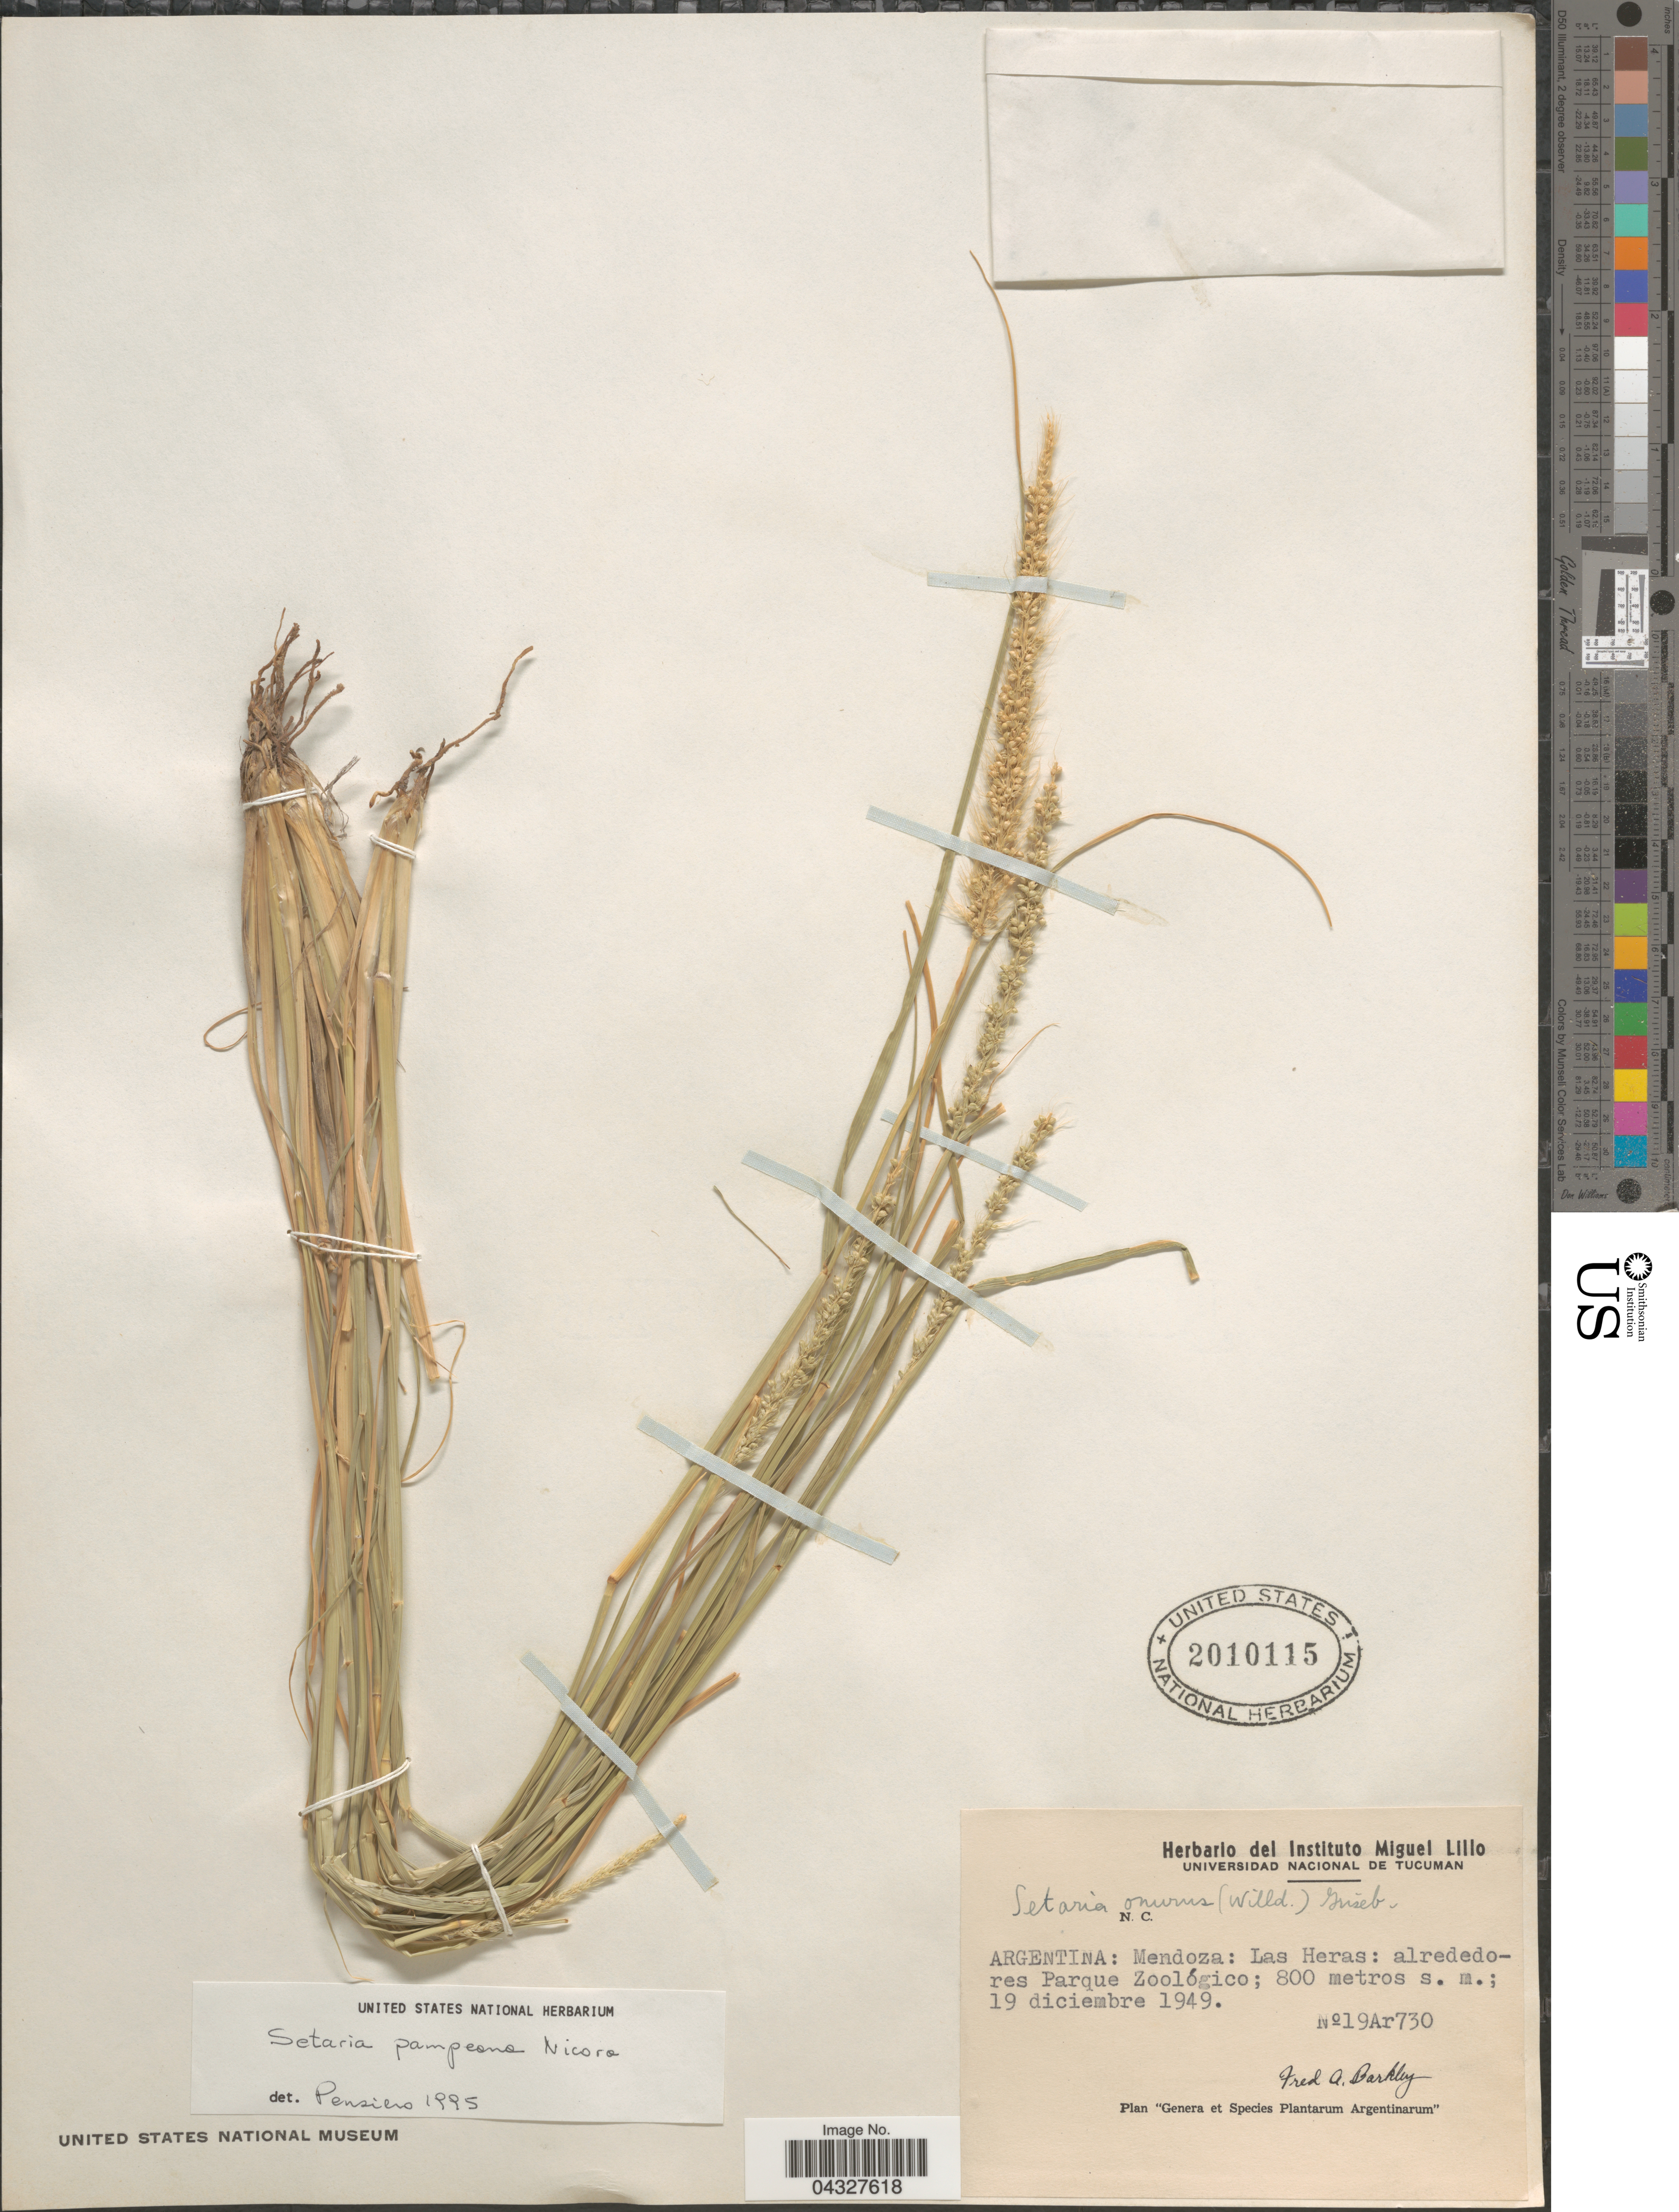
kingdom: Plantae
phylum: Tracheophyta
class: Liliopsida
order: Poales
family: Poaceae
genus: Setaria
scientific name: Setaria pampeana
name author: Parodi ex Nicora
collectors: F. A. Barkley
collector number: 19Ar730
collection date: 1949-12-19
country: Argentina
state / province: Mendoza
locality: Las Heras: alrededores Parque Zoológico.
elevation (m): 800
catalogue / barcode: US 2010115